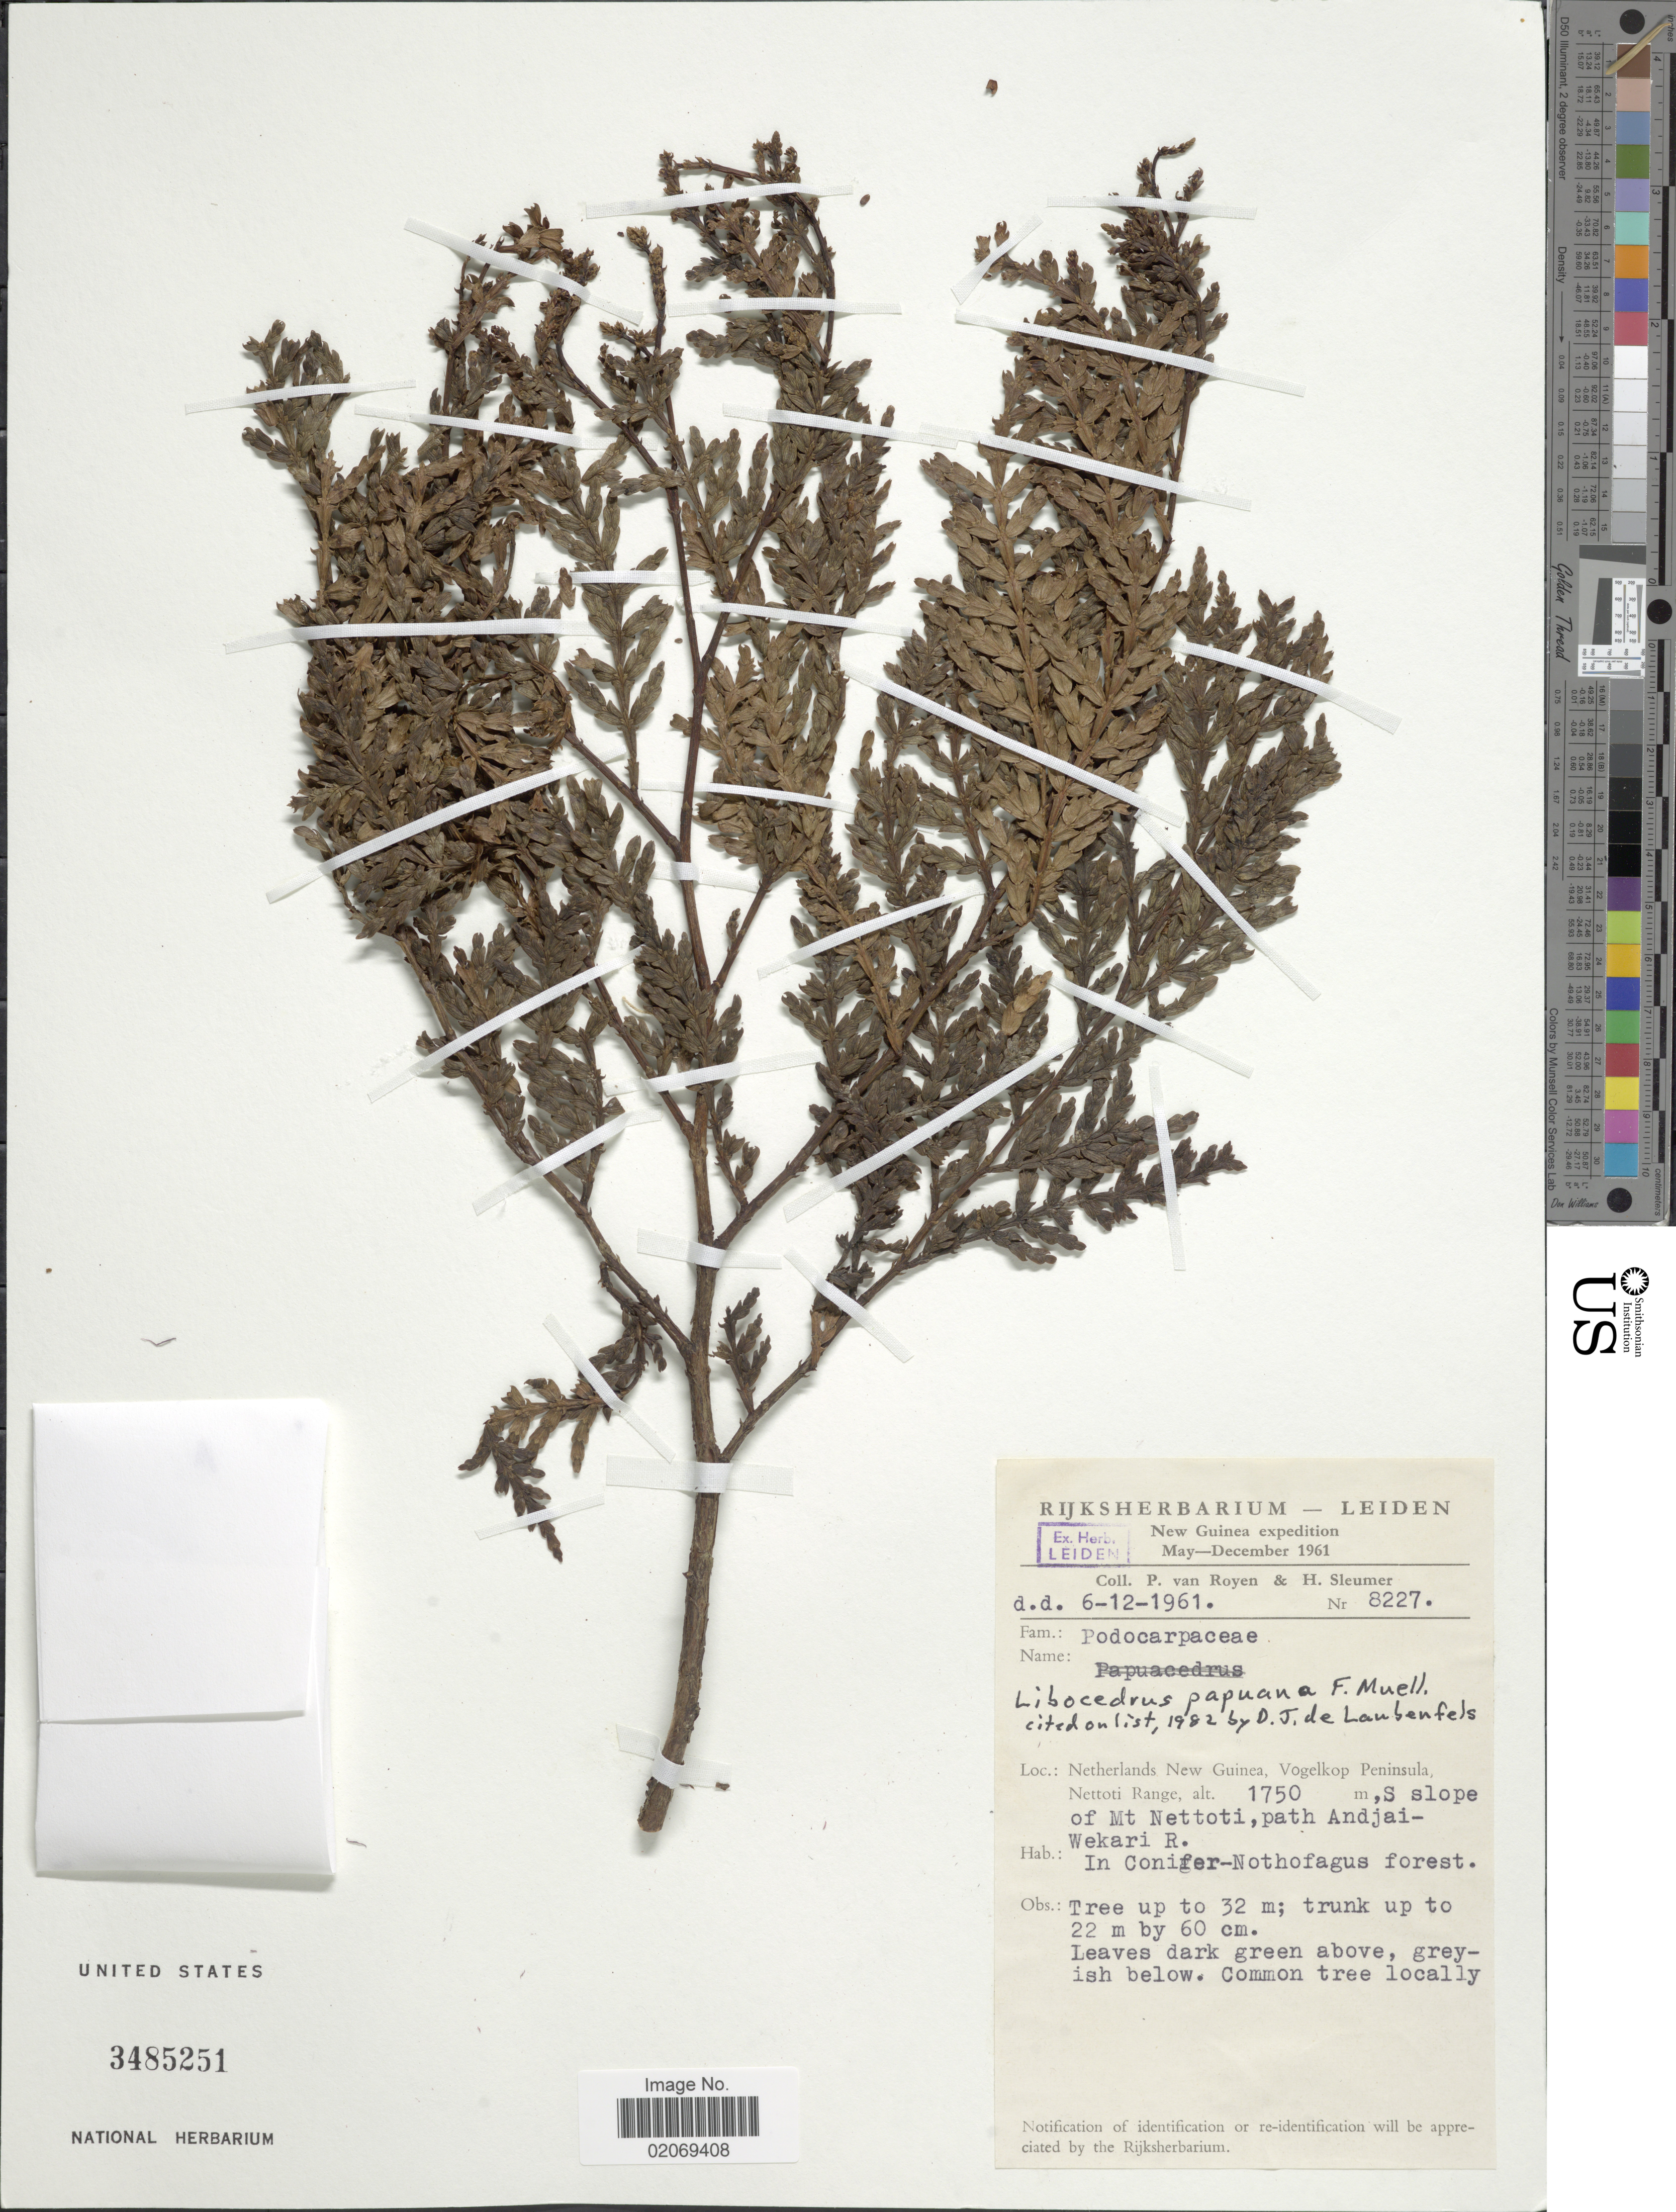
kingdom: Plantae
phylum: Tracheophyta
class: Pinopsida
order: Pinales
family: Cupressaceae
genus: Libocedrus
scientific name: Libocedrus papuana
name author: F. Muell.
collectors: P. van Royen & H. O. Sleumer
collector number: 8227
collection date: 1961-12-06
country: Indonesia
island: New Guinea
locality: New Guinea, Netherlands New Guinea, Vogelkop Peninsula, Nettoti Range, S slope of Mt Nettoti, path Andjai-Wekari R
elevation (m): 1750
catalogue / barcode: US 3485251